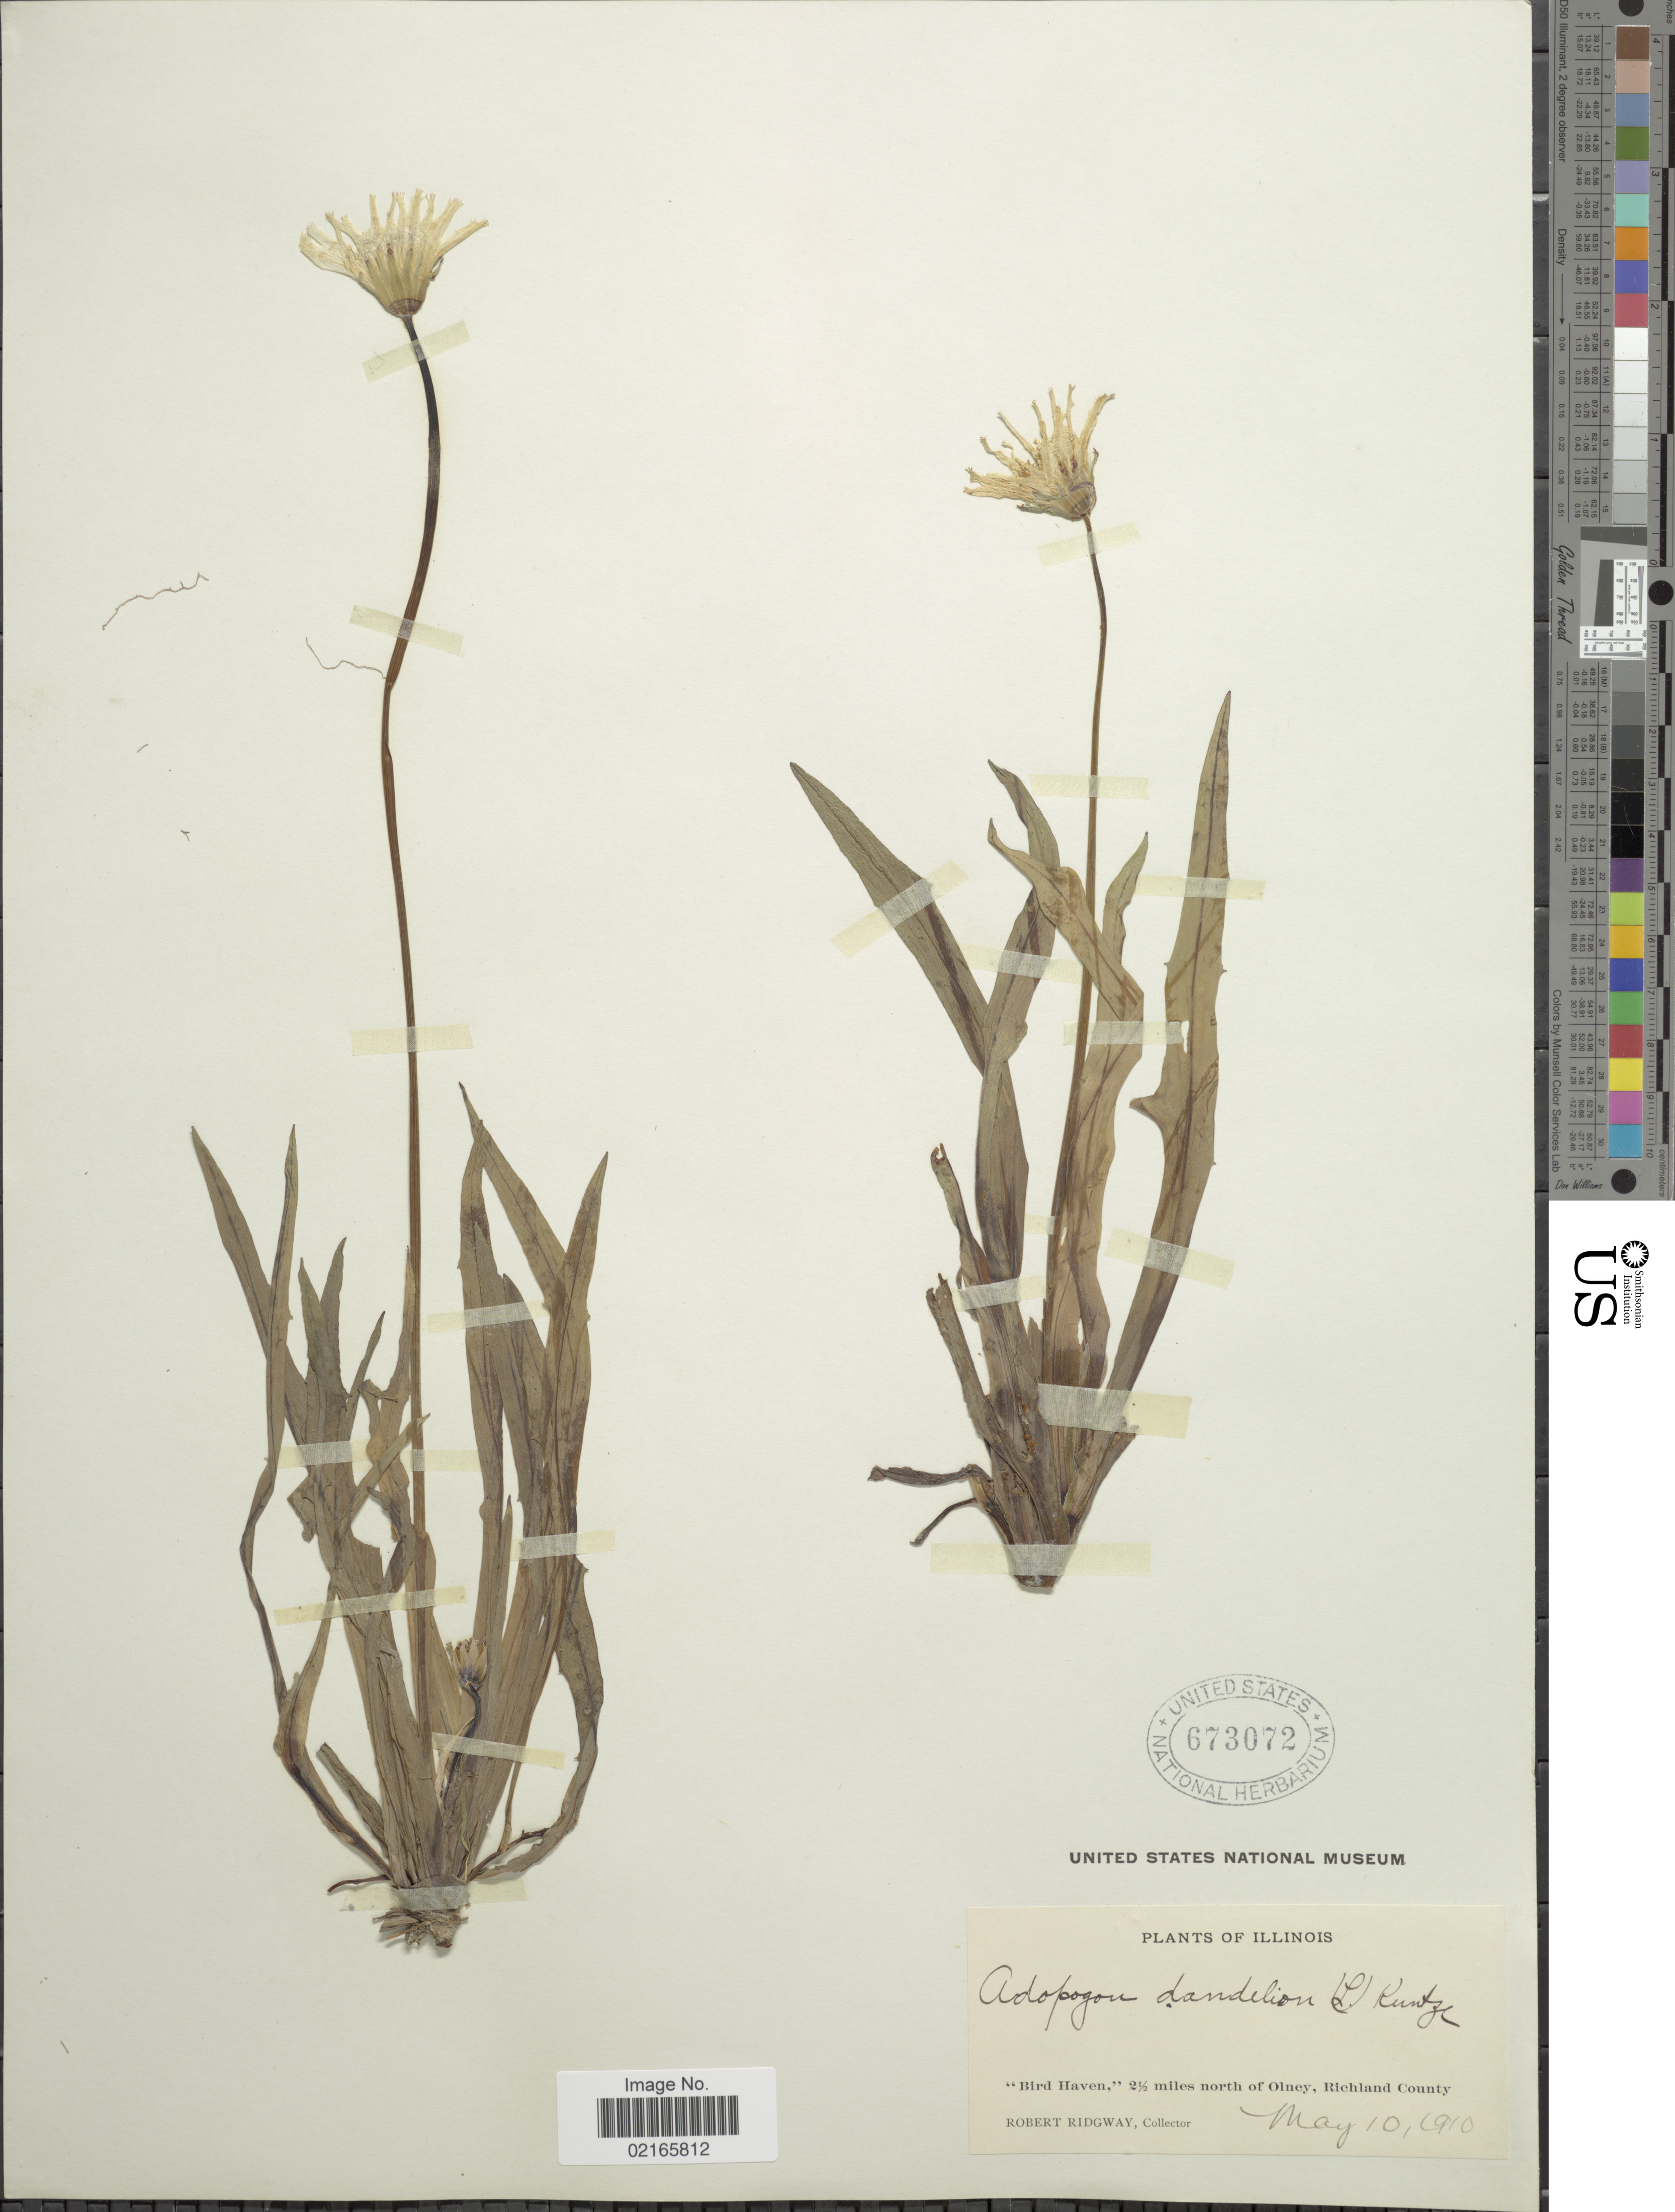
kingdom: Plantae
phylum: Tracheophyta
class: Magnoliopsida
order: Asterales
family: Asteraceae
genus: Krigia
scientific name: Krigia dandelion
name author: (L.) Nutt.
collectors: R. Ridgway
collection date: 1910-05-10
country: United States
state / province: Illinois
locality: Bird Haven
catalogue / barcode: US 673072